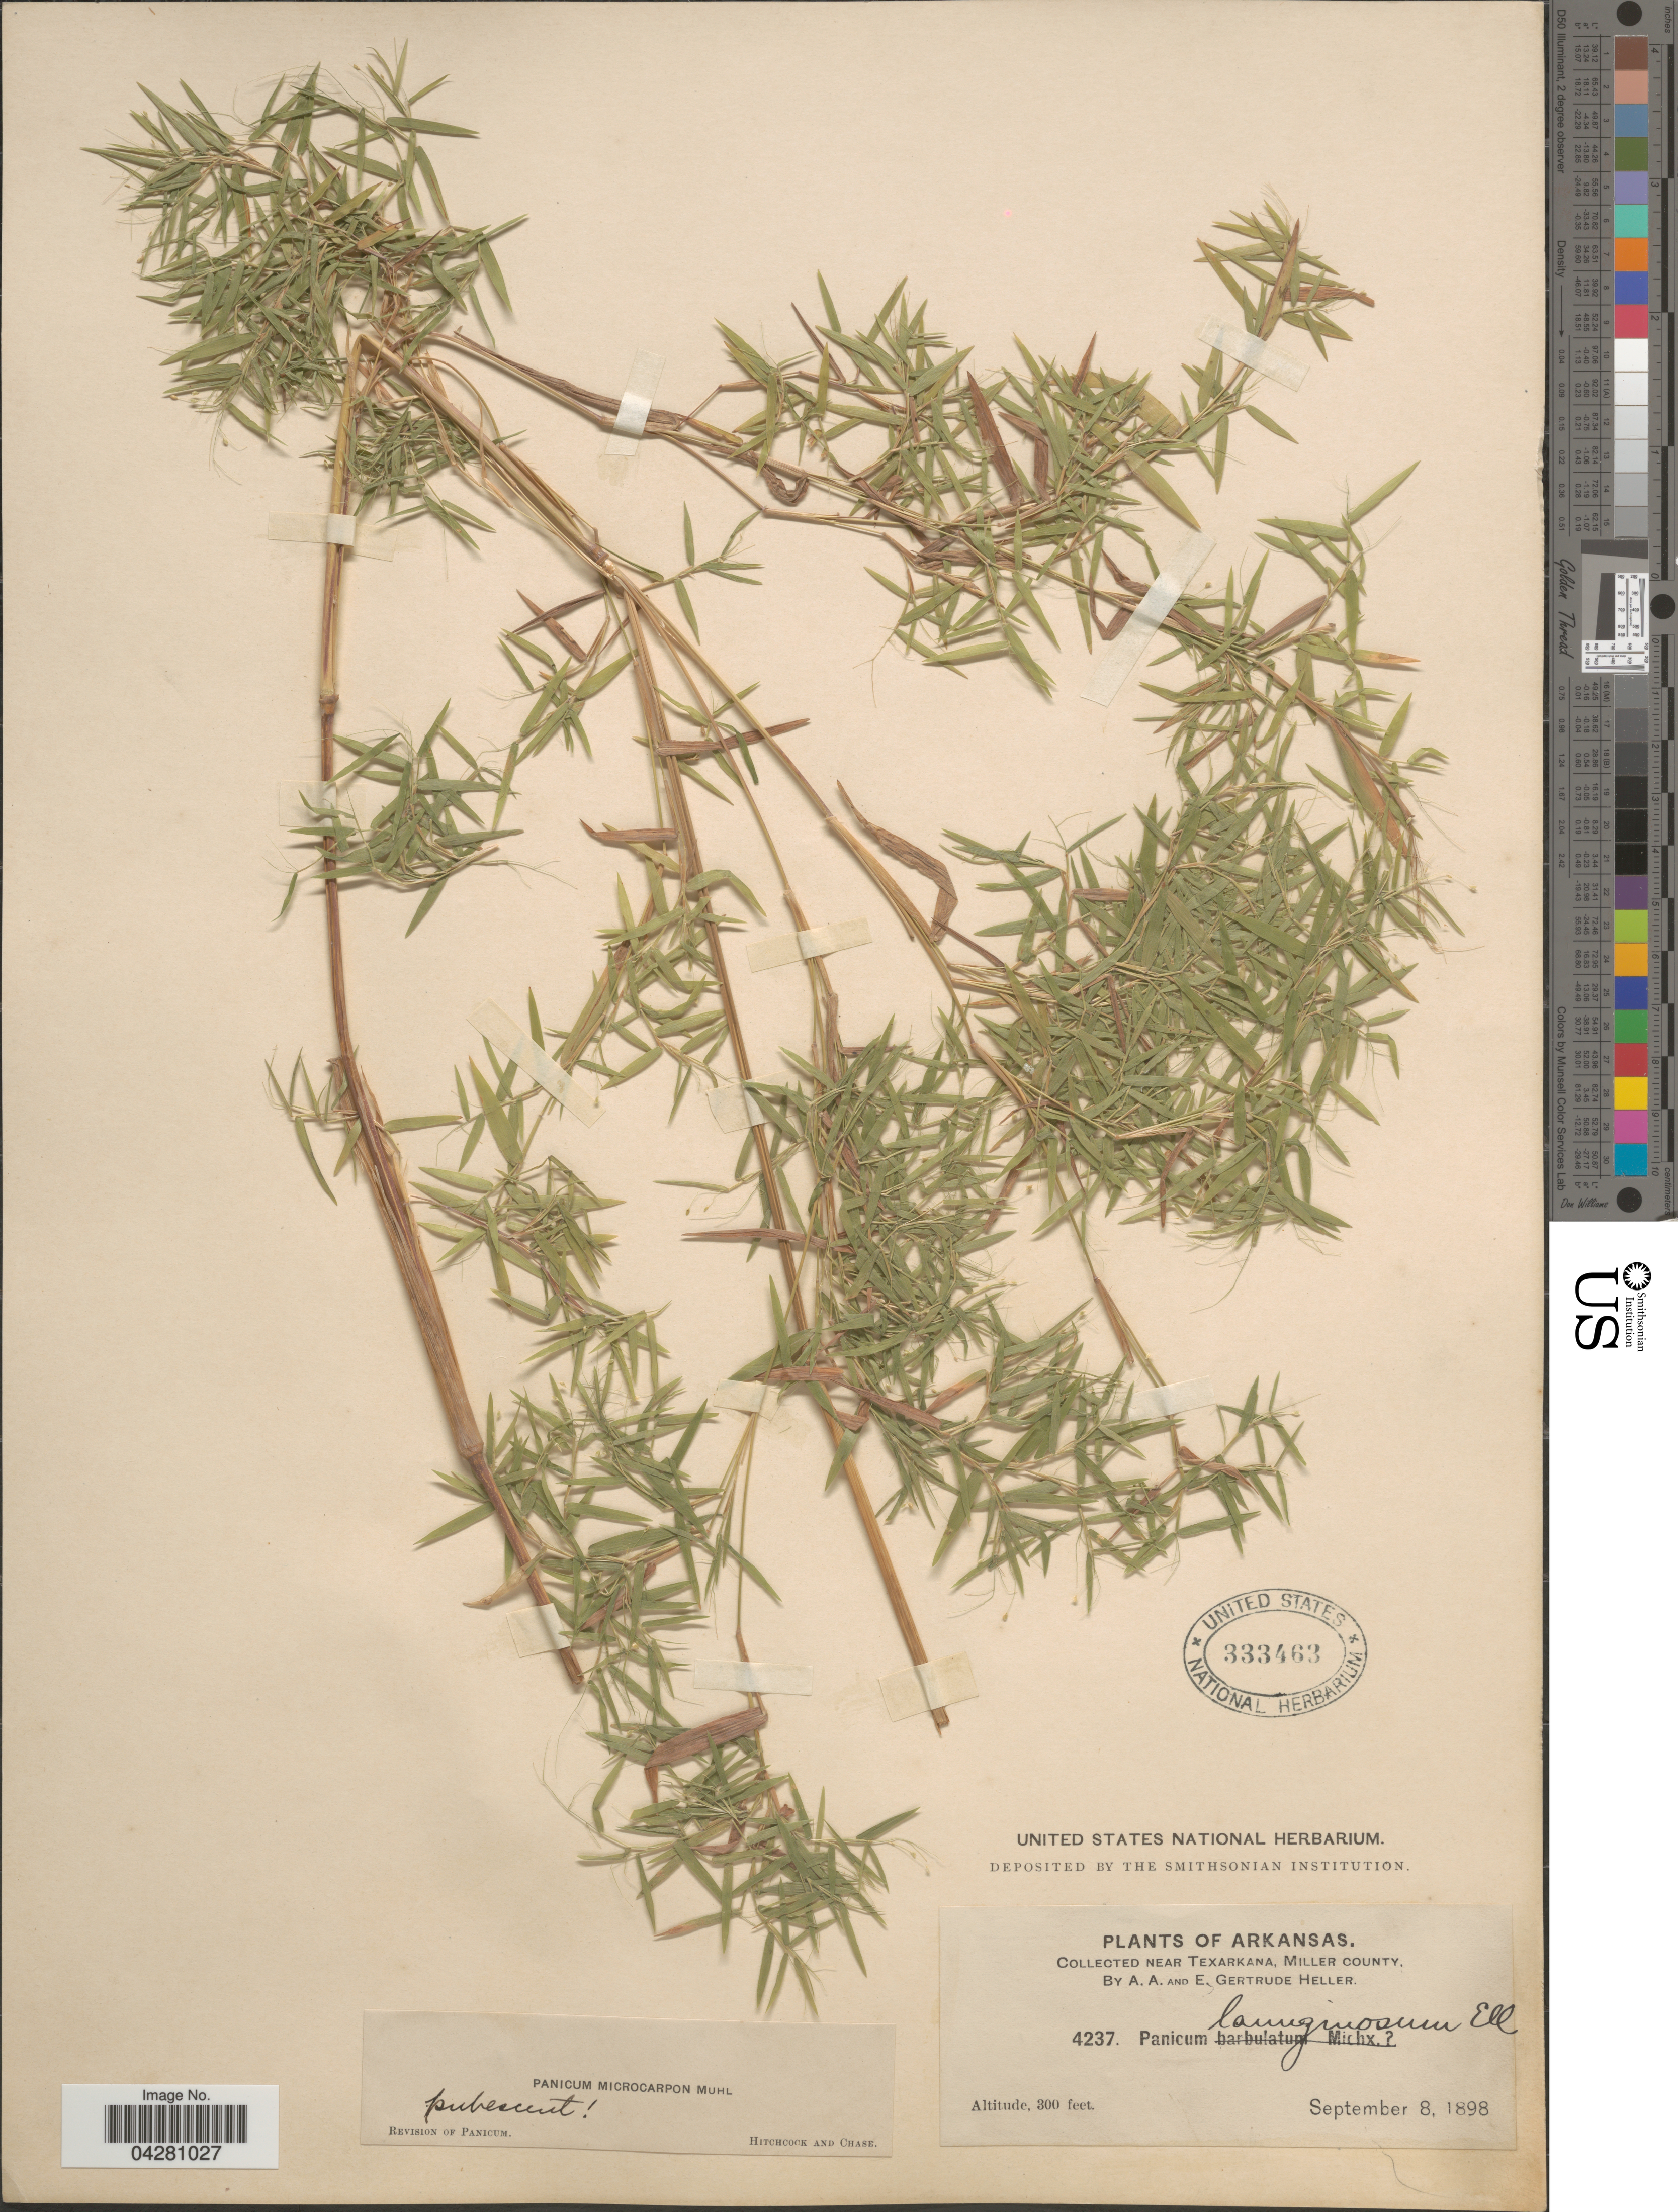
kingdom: Plantae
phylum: Tracheophyta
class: Liliopsida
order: Poales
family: Poaceae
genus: Dichanthelium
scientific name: Dichanthelium dichotomum var. dichotomum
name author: (L.) Gould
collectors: A. A. Heller & E. G. Heller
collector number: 4237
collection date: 1898-09-08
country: United States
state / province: Arkansas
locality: Near Texarkana, Miller county.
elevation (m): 91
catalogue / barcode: US 333463